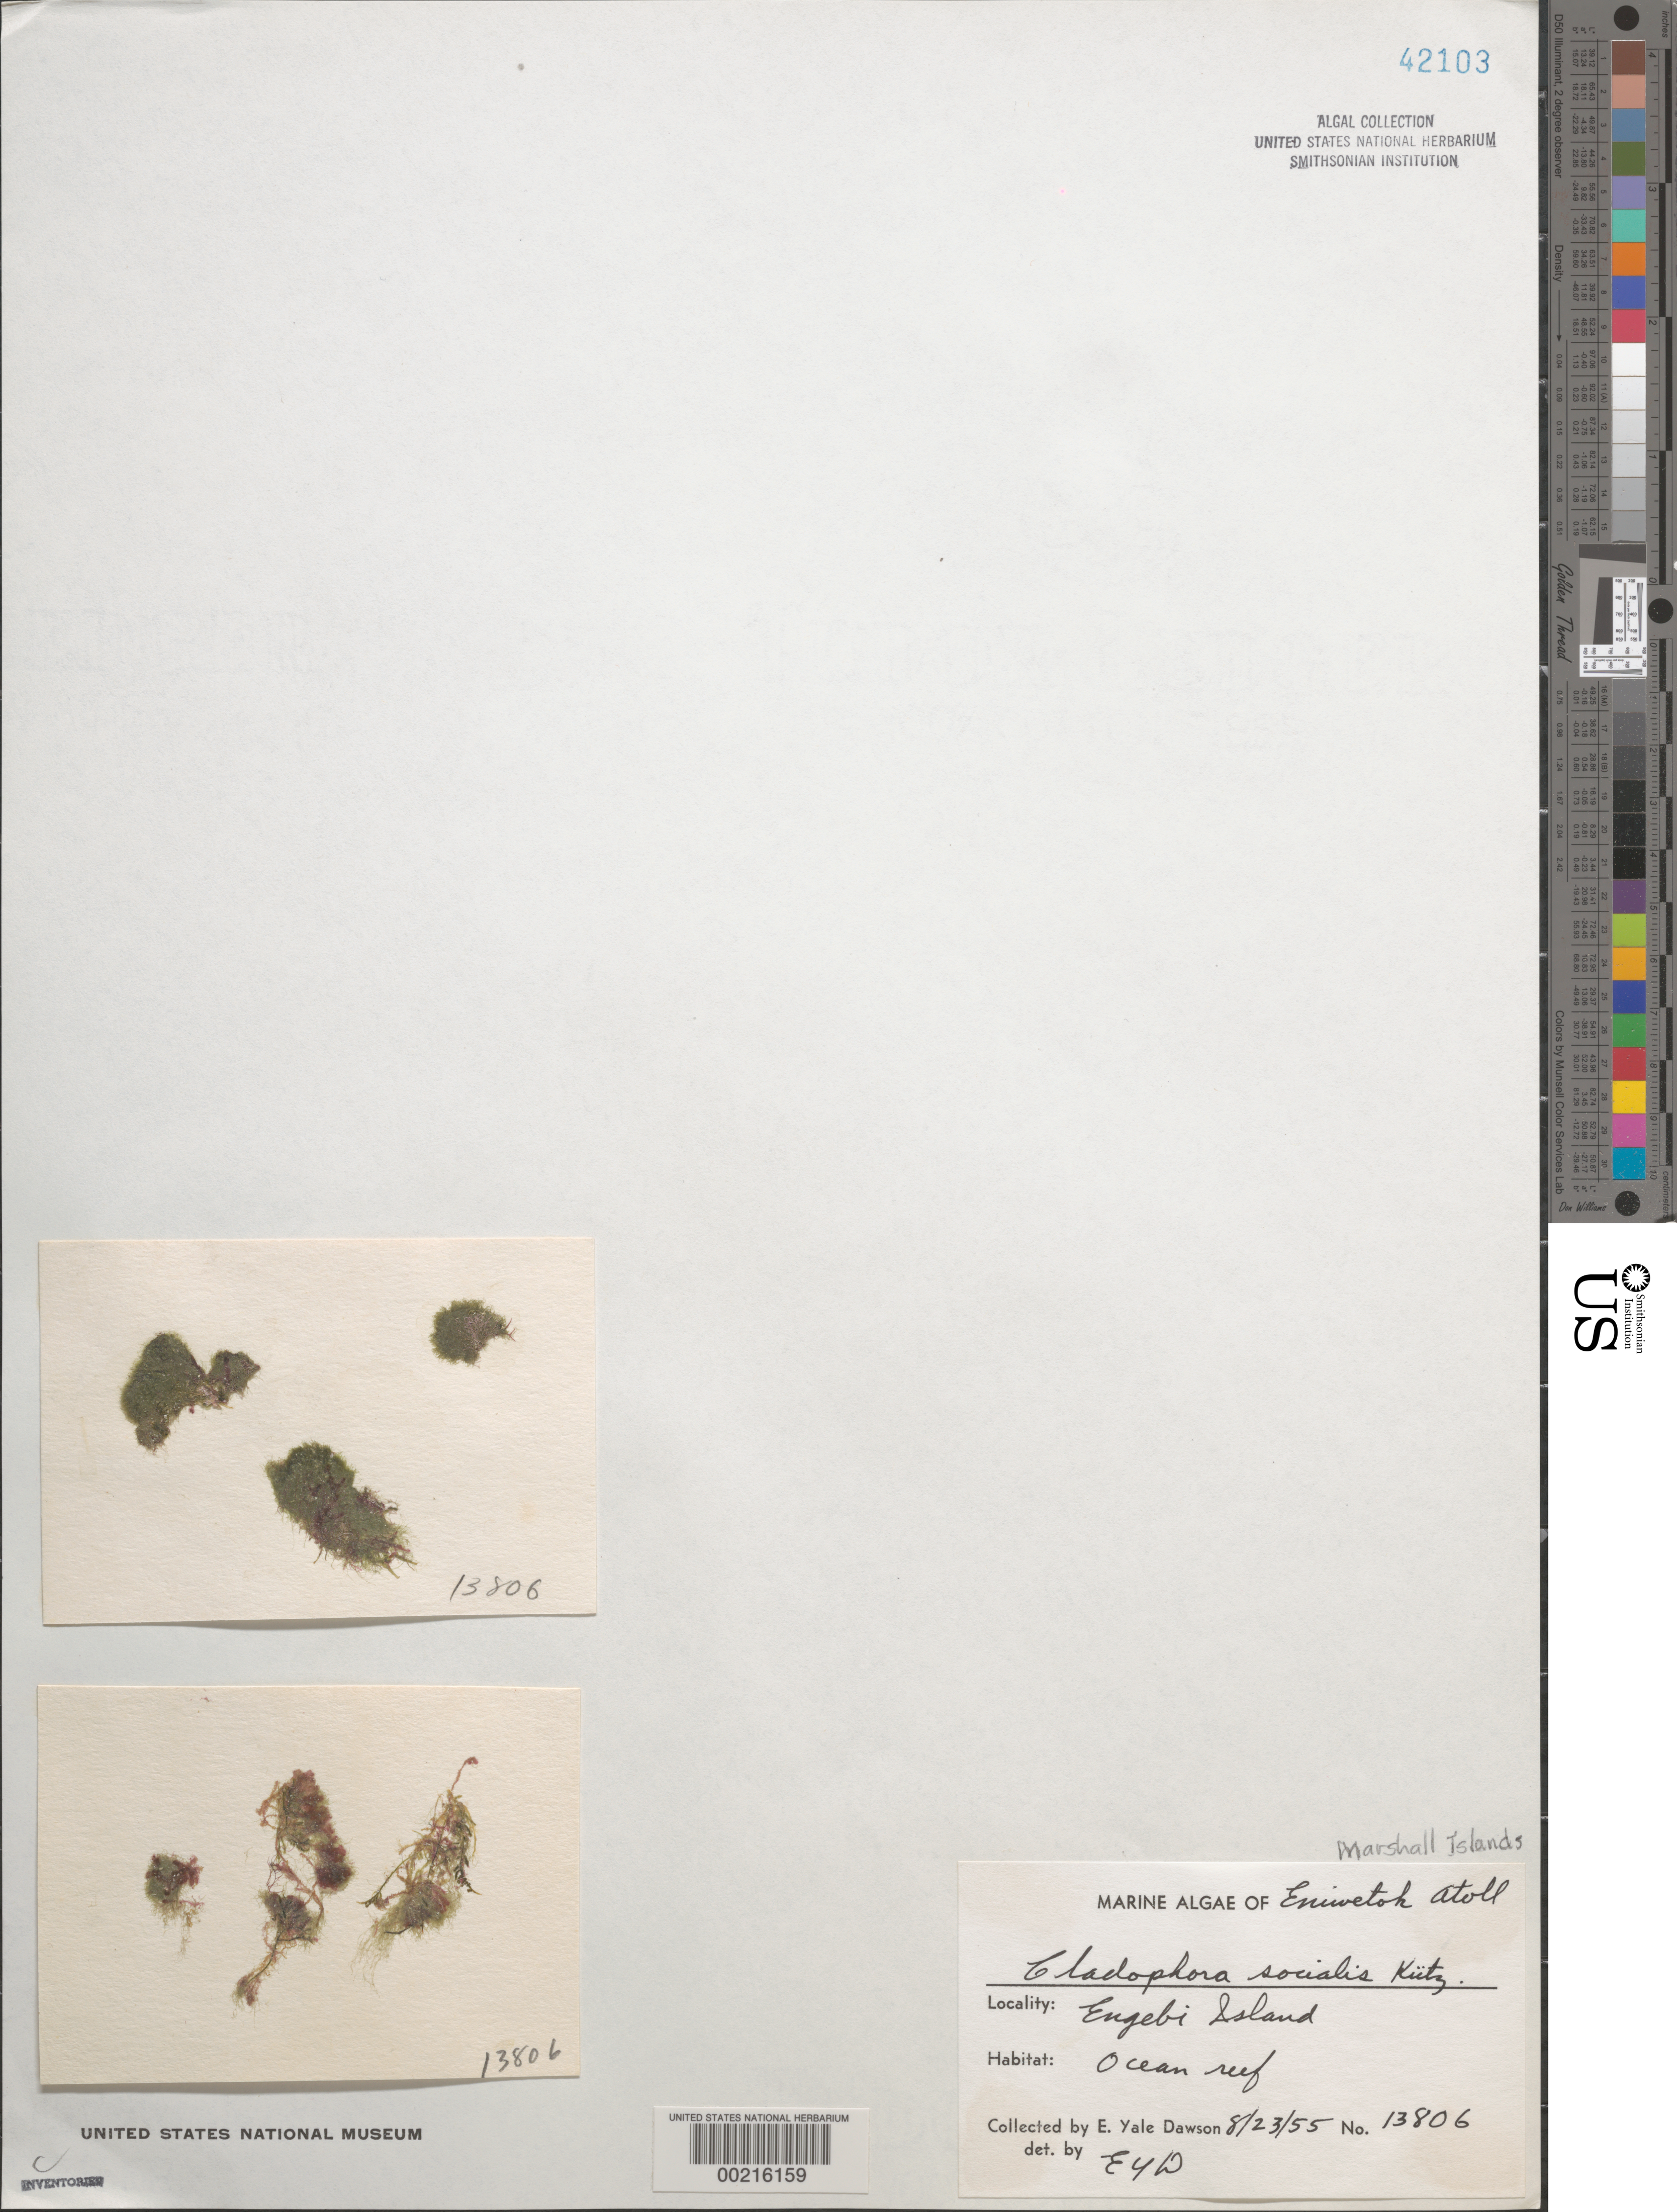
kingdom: Plantae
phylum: Chlorophyta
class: Ulvophyceae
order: Cladophorales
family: Cladophoraceae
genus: Cladophora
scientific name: Cladophora socialis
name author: Kütz.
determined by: Dawson, E. Y.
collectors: E. Y. Dawson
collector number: EYD 13806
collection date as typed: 23 Aug 1955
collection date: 1955-08-23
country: Marshall Islands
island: Enewetak [Eniwetok] Atoll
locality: Engebi Island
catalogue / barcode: US 42103